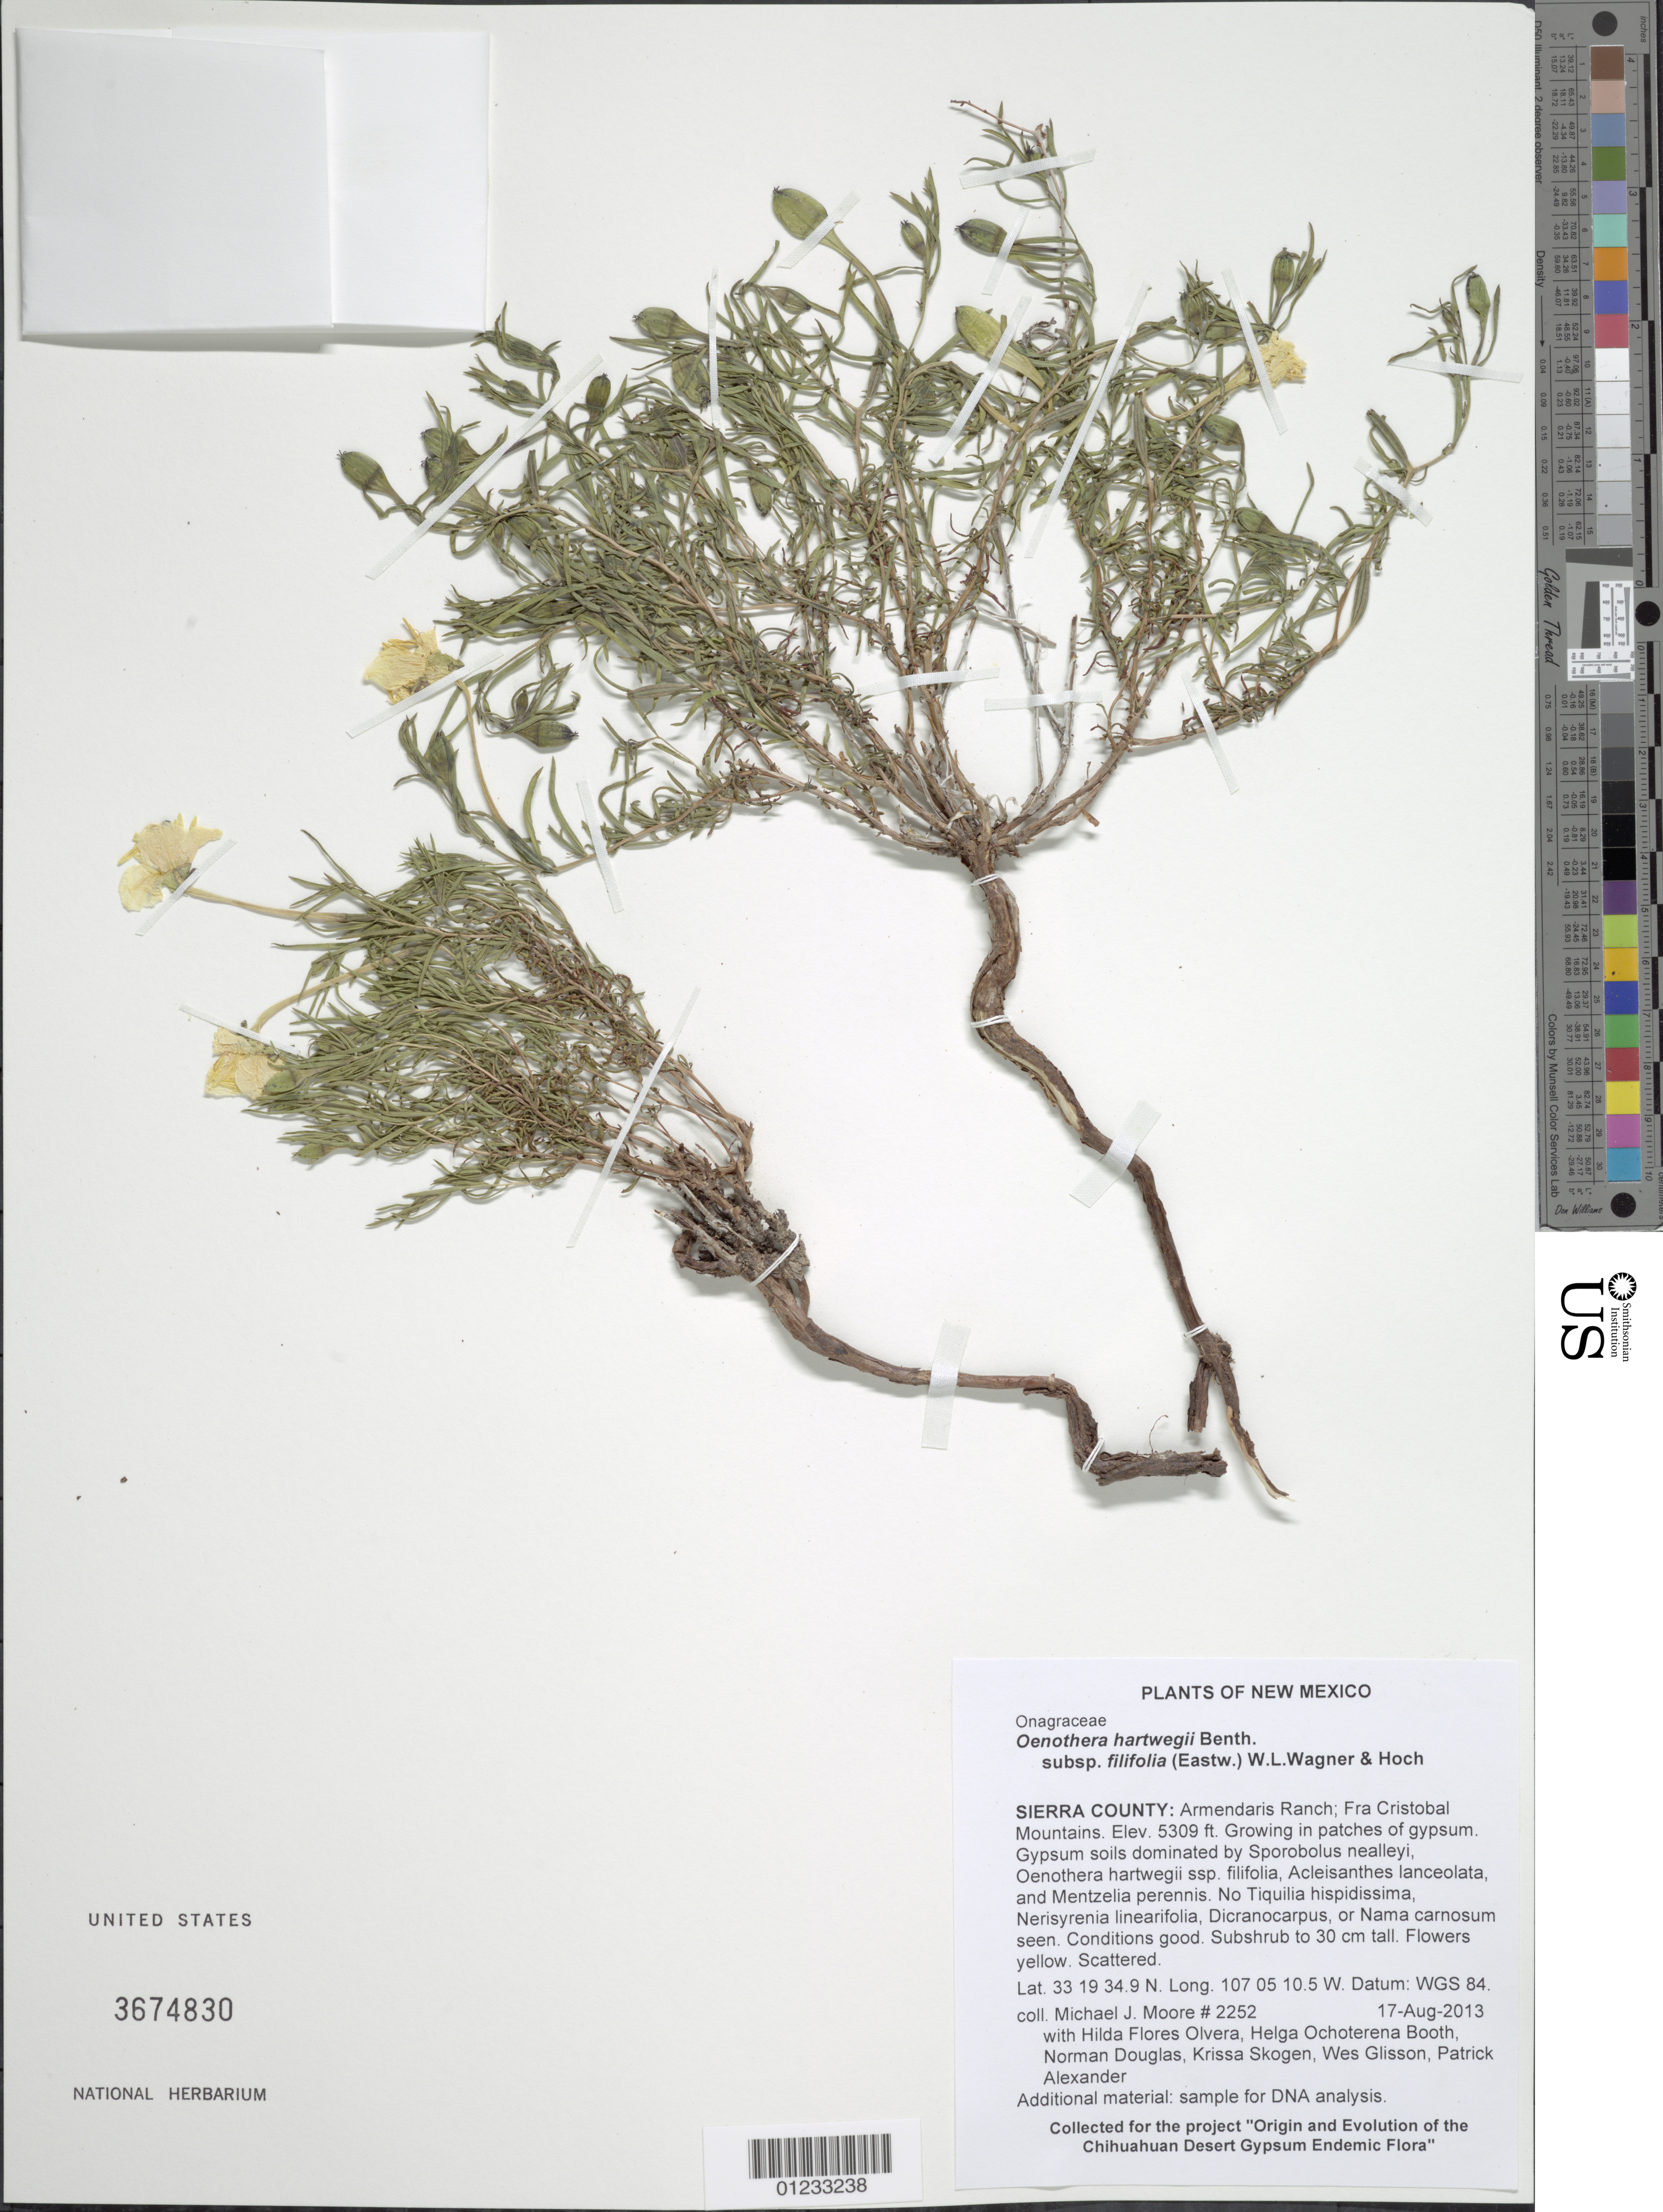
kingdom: Plantae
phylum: Tracheophyta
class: Magnoliopsida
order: Myrtales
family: Onagraceae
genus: Oenothera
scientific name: Oenothera hartwegii subsp. filifolia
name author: (Eastw.) W.L. Wagner & Hoch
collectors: M. J. Moore, H. Flores Olvera, H. Ochoterena-Booth, N. Douglas, K. Skogen, W. Glisson & P. Alexander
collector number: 2252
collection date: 2009-08-16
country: United States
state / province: New Mexico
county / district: Sierra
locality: Armendaris Ranch; Fra Cristobal Mountains.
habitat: Growing in patches of gypsum. Gypsum soils dominated by Sporobolus nealleyi, Oenothera hartwegii ssp. filifolia, Acleisanthes lanceolata, and Mentzelia perennis. No Tiquilia hispidissima, Nerisyrenia linearifolia, Dicranocarpus, or Nama carnosum seen.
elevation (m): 1618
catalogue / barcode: US 3674830